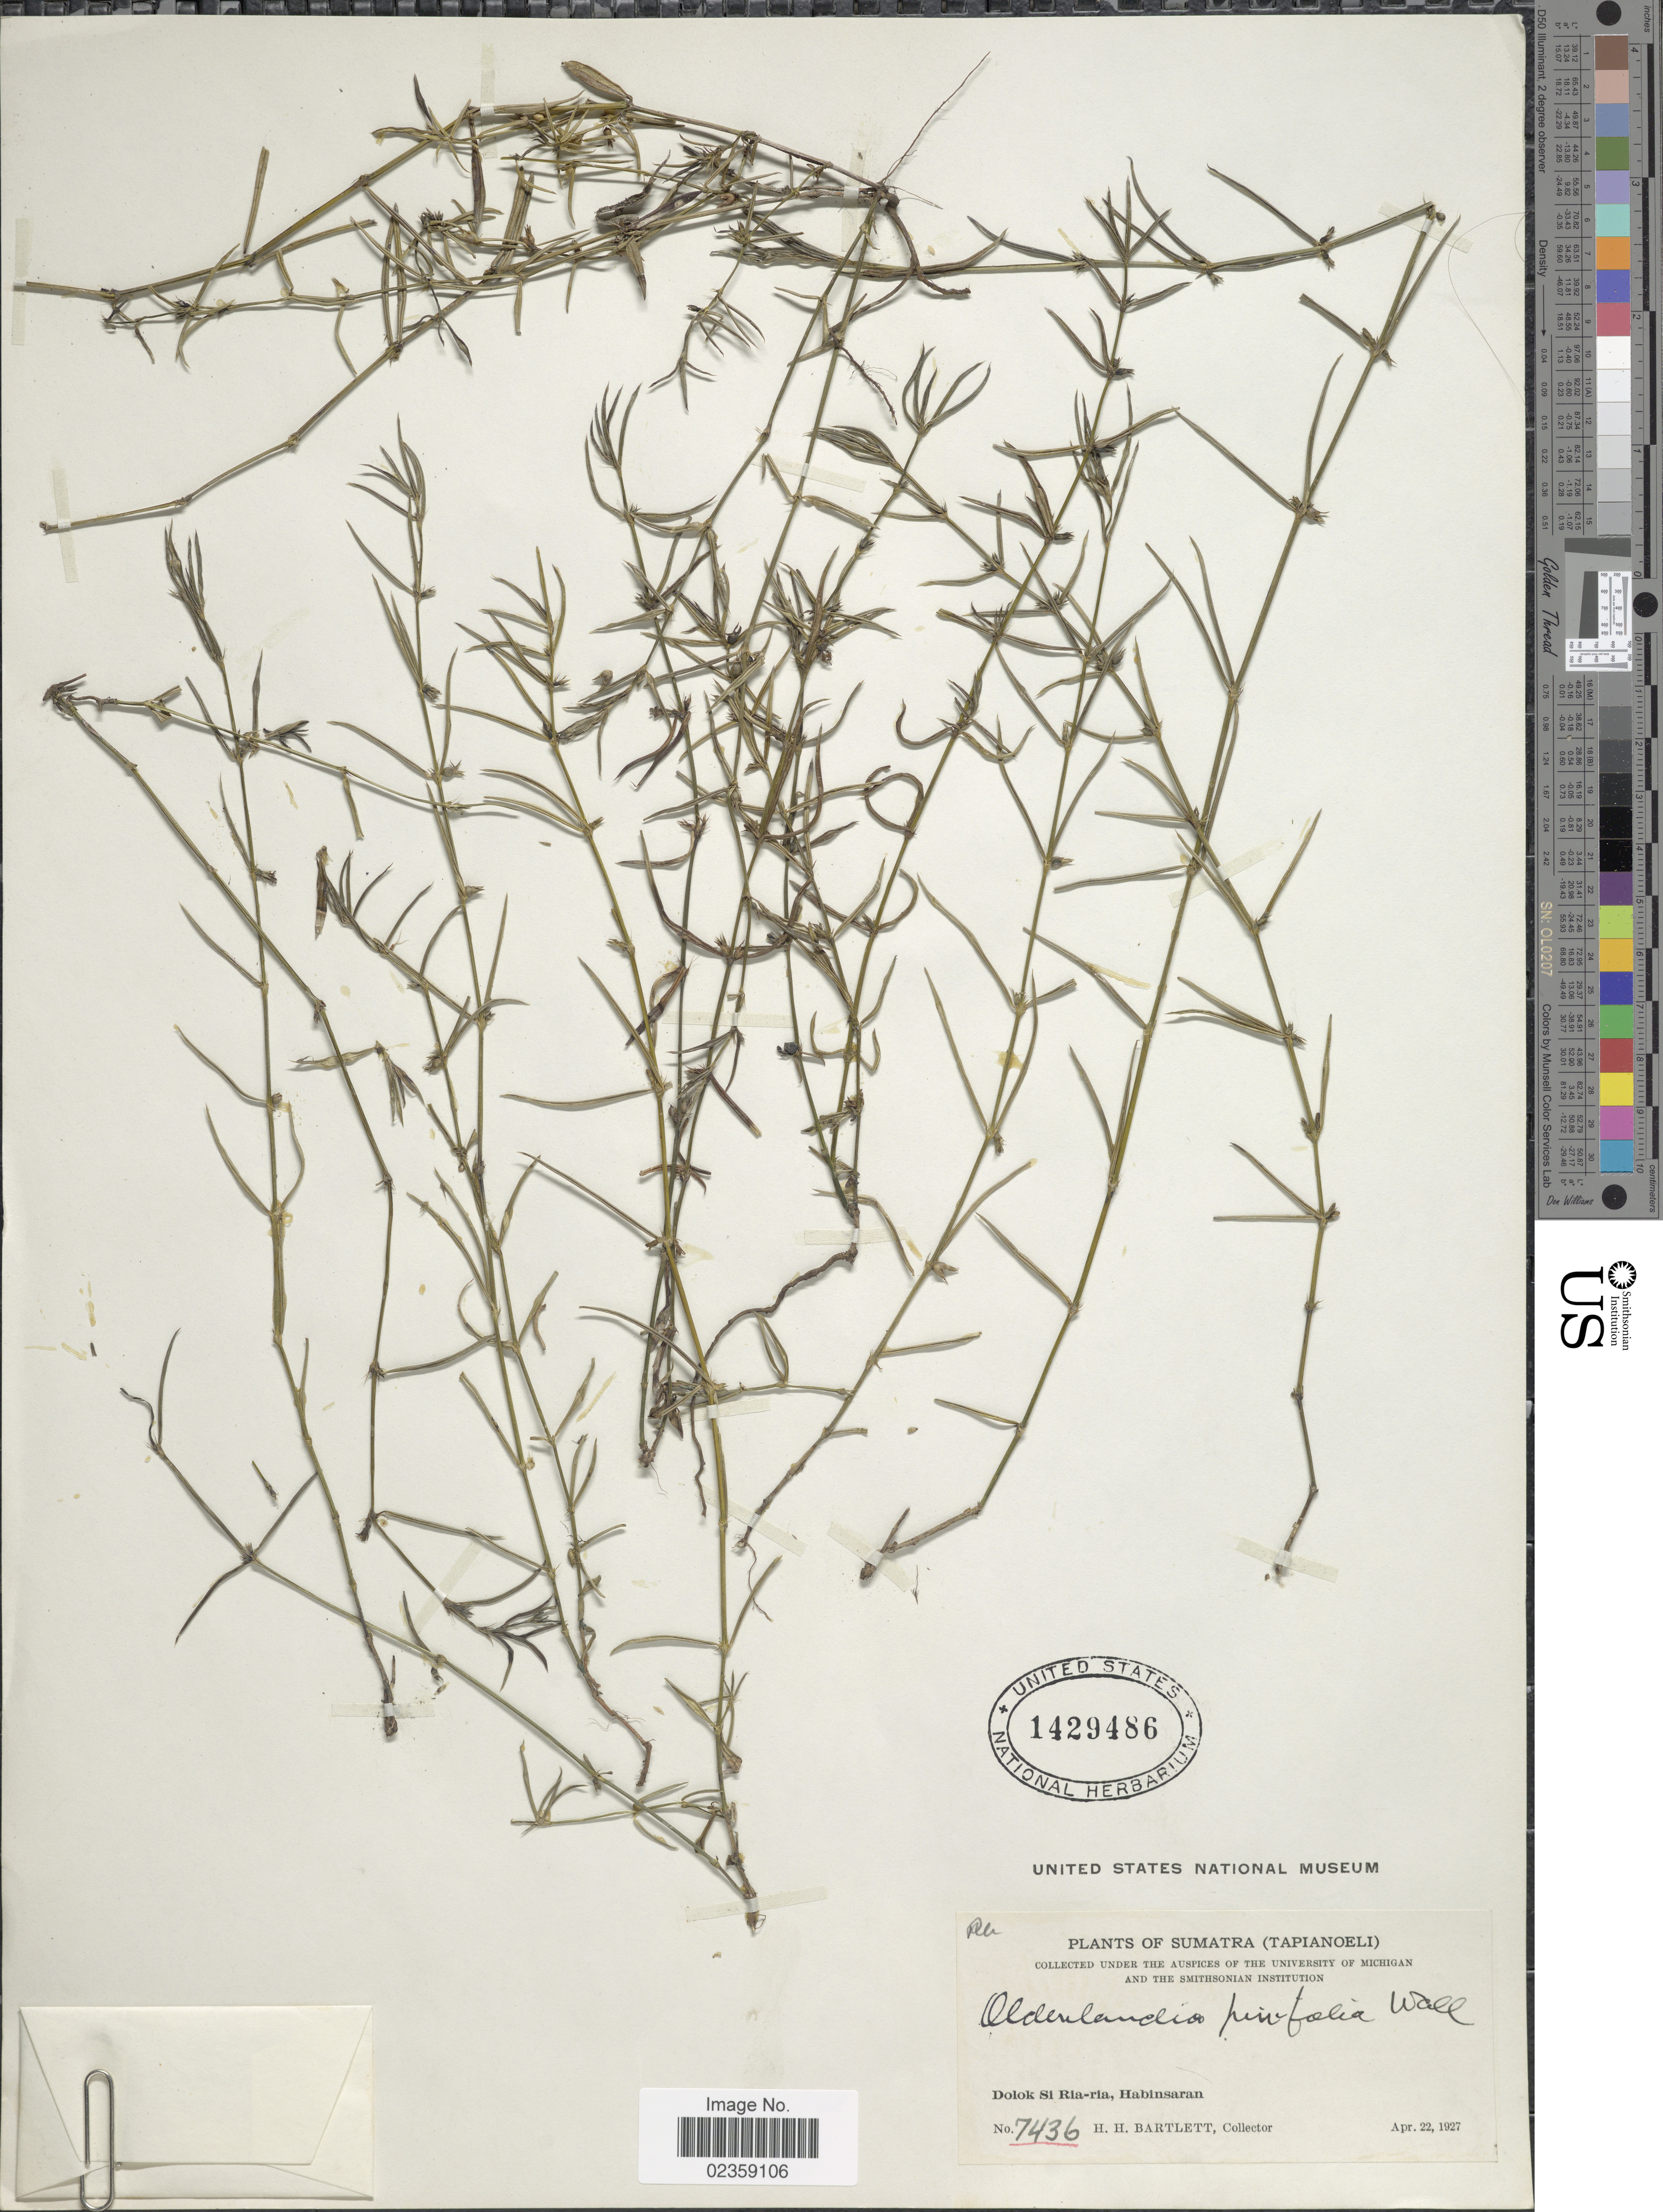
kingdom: Plantae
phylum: Tracheophyta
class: Magnoliopsida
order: Gentianales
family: Rubiaceae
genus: Oldenlandia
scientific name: Oldenlandia pinifolia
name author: (Wall. ex G. Don) Kuntze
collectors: H. H. Bartlett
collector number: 7436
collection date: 1927-04-22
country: Indonesia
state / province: Sumatra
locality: Sumatra (Tapianoeli). Dolok Si Ria-ria, Habinsaran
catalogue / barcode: US 1429486